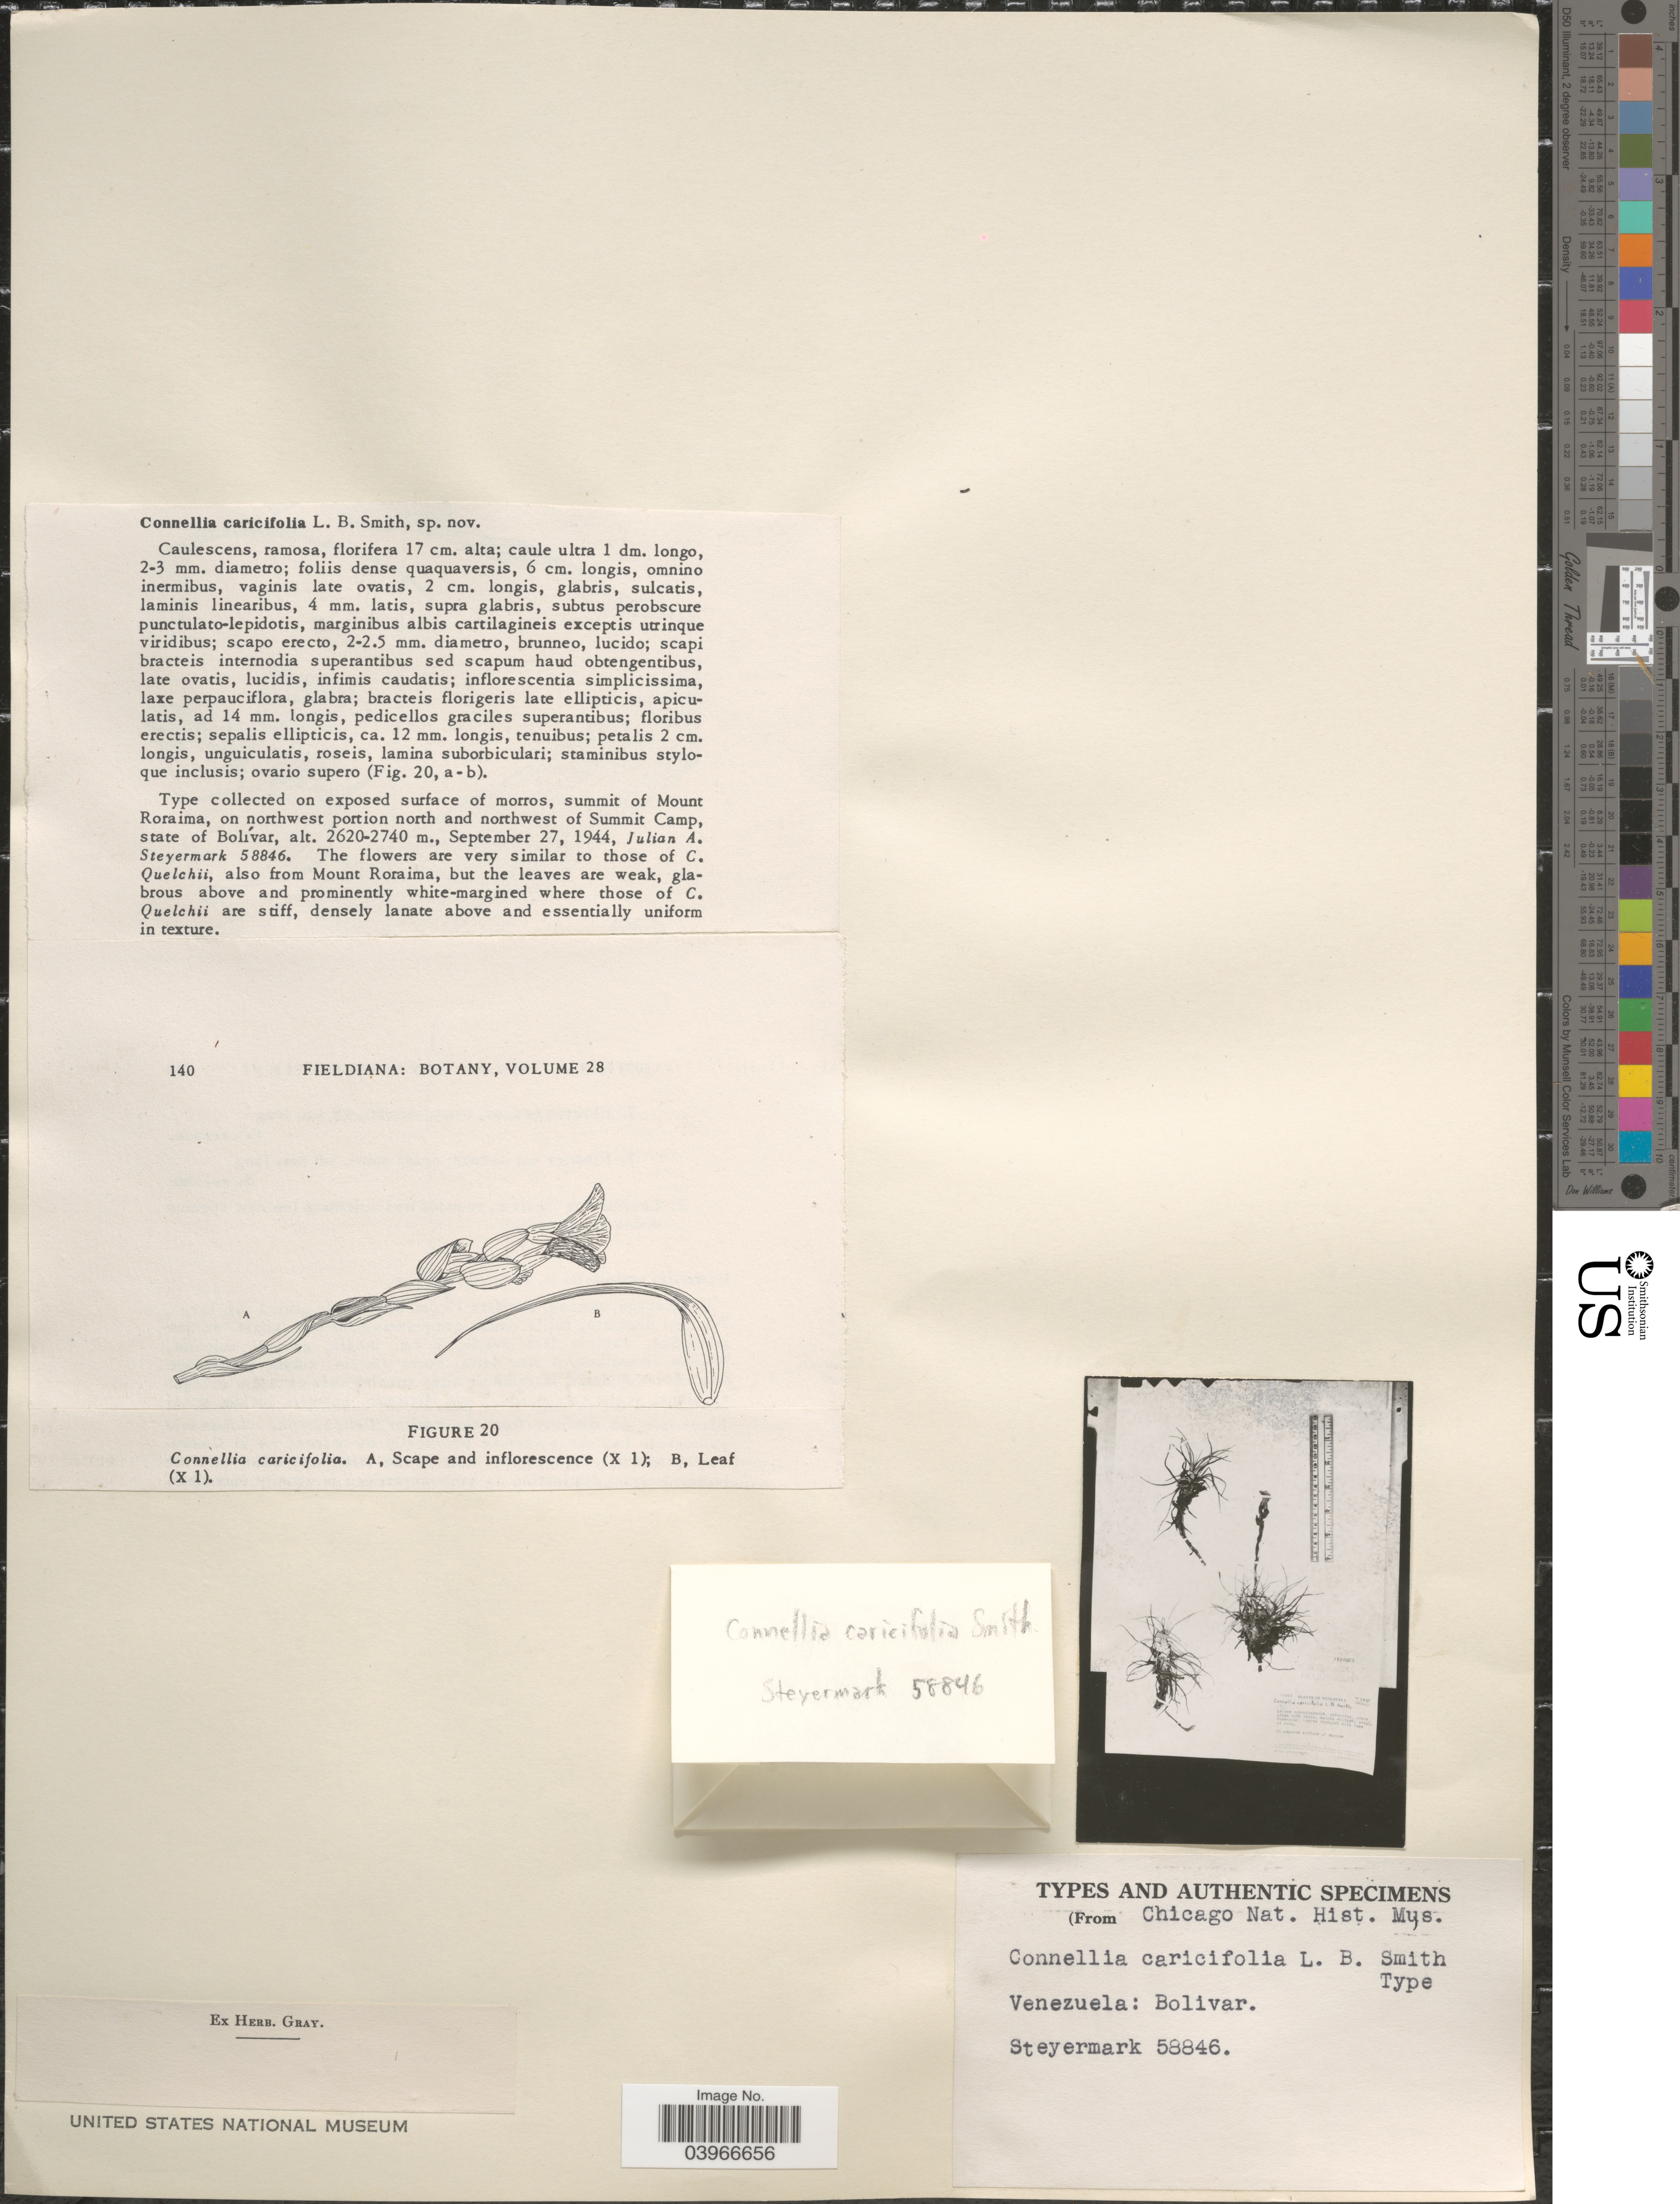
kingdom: Plantae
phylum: Tracheophyta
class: Liliopsida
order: Poales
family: Bromeliaceae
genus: Connellia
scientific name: Connellia caricifolia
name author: L.B. Sm.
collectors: J. Steyermark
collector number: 58846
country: Venezuela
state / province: Bolivar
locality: Summit of Mount Roraima, on northwest portion north and northwest of Summit Camp.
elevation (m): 2620